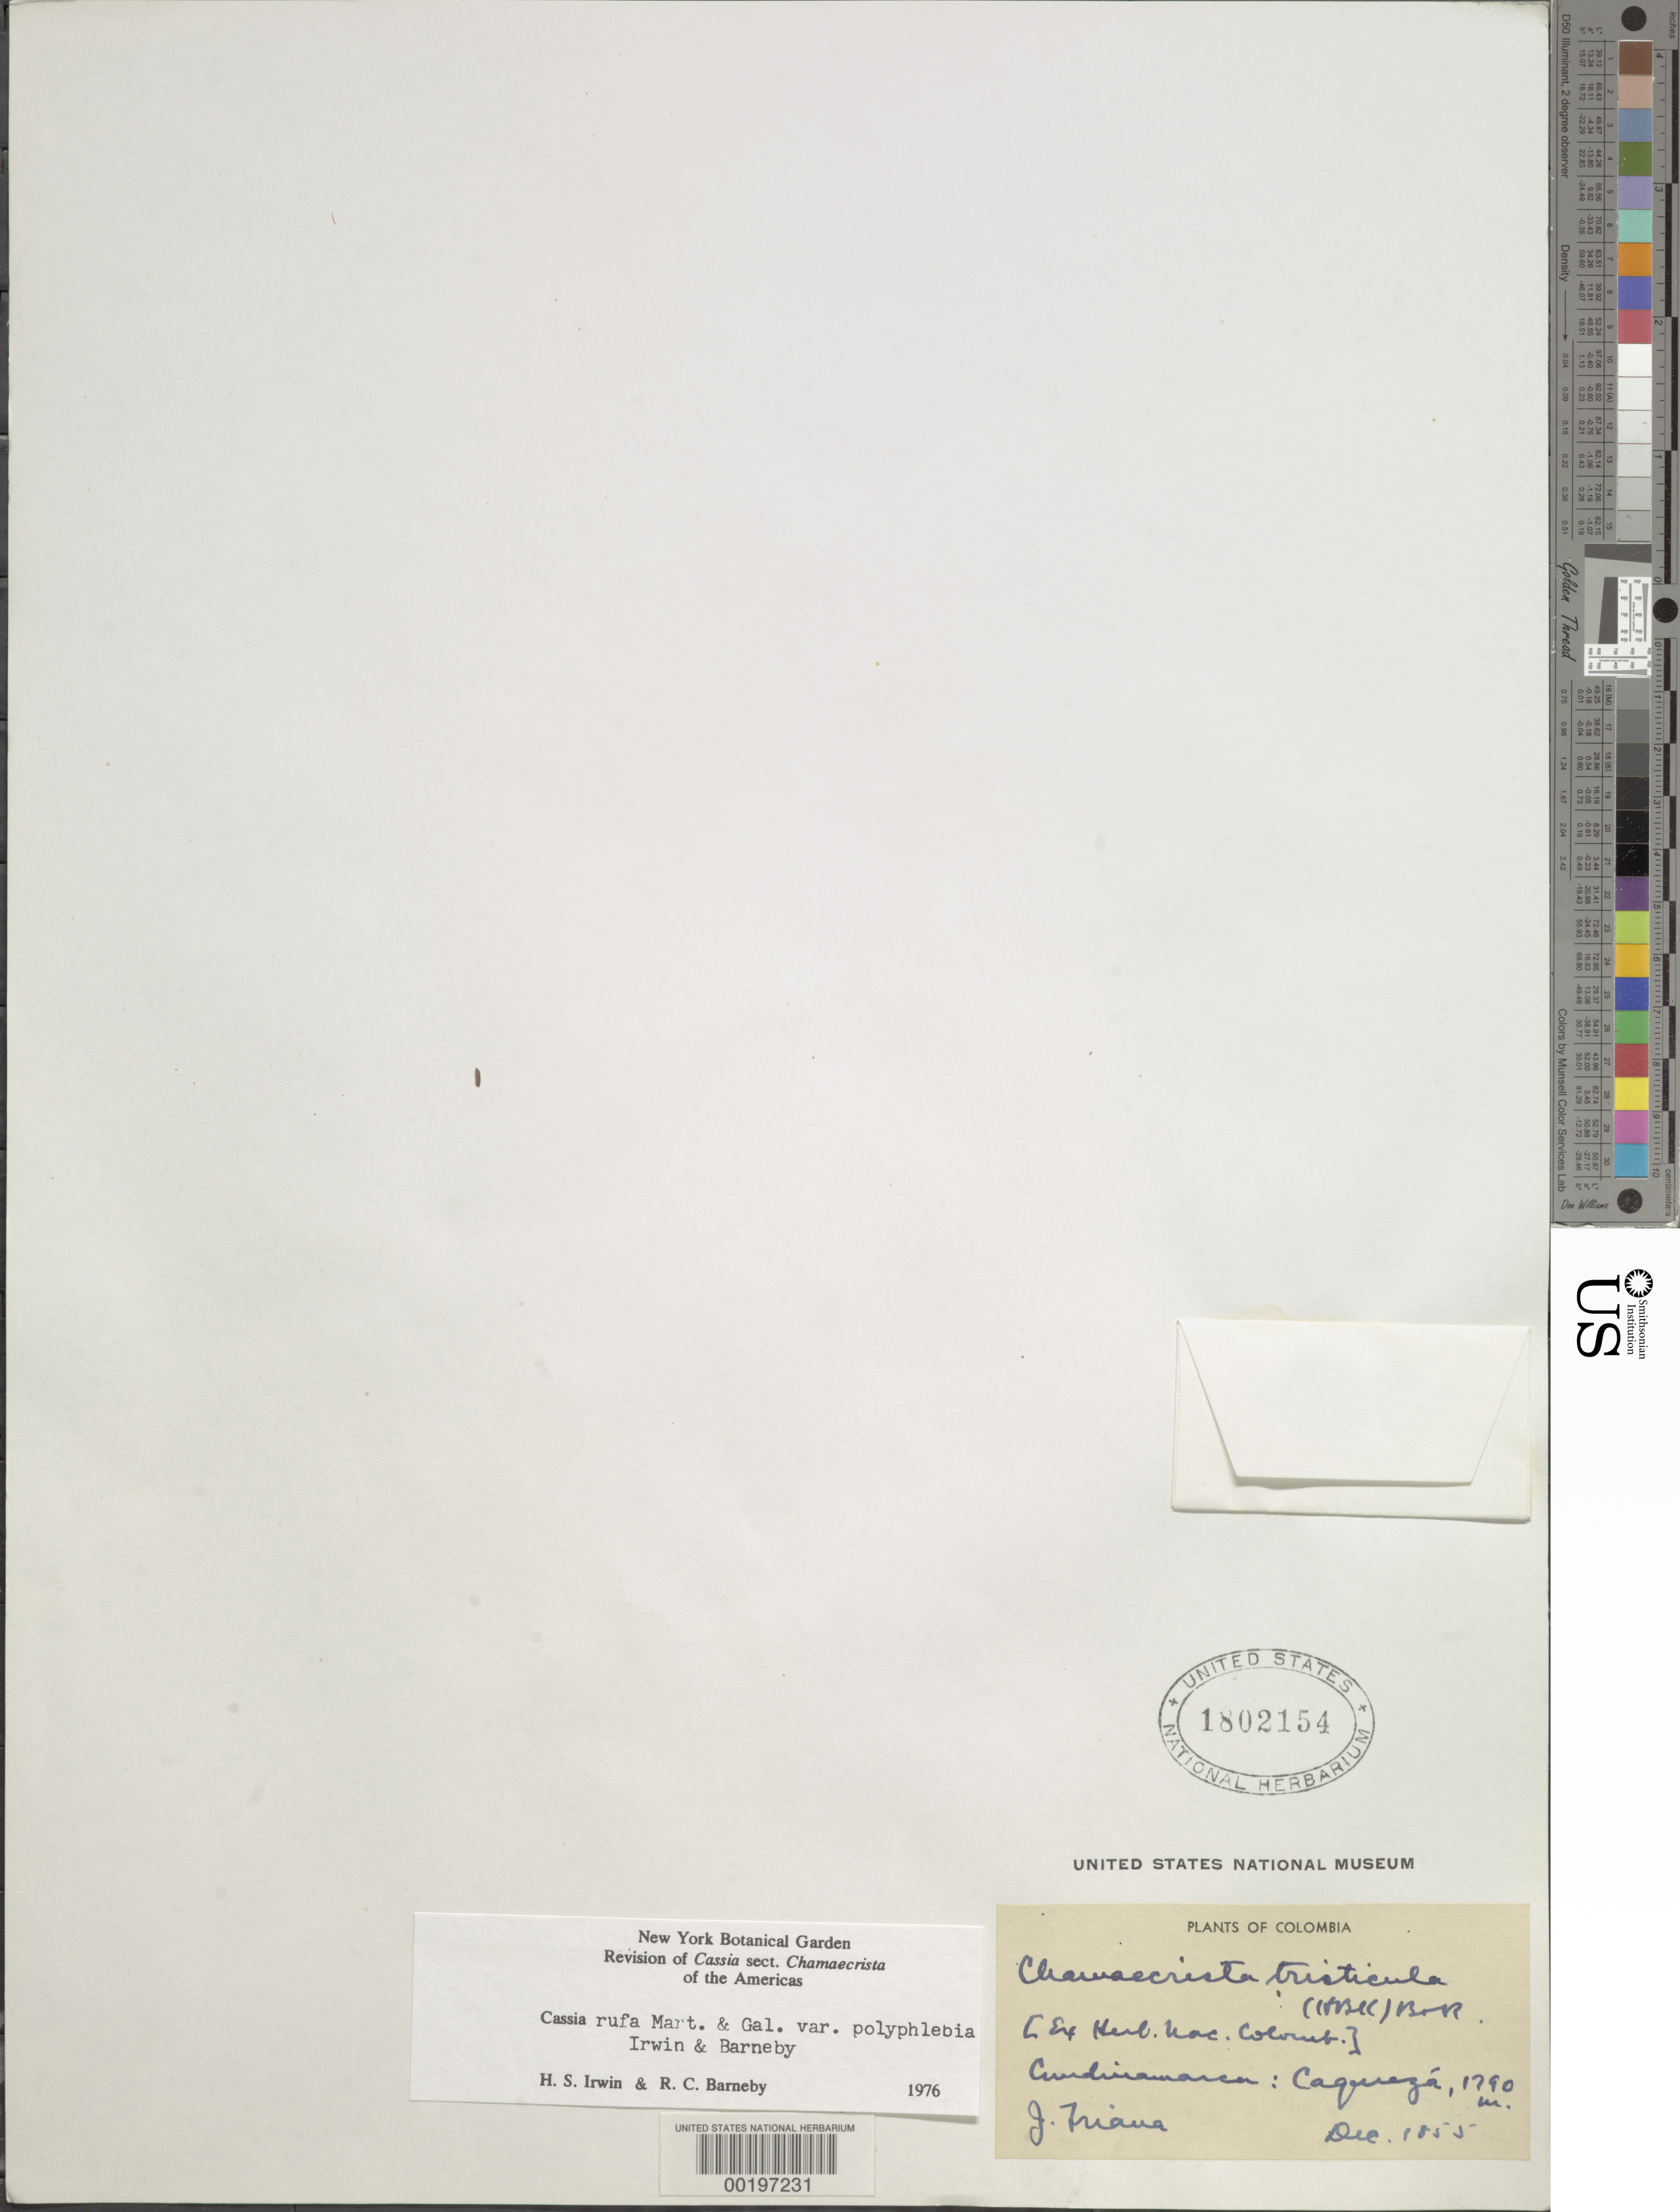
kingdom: Plantae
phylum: Tracheophyta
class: Magnoliopsida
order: Fabales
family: Fabaceae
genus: Chamaecrista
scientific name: Chamaecrista rufa var. polyphlebia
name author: H.S. Irwin & Barneby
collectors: J. J. Triana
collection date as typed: Dec 1855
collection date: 1855-12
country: Colombia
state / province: Cundinamarca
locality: Caquieza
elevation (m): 1790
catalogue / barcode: US 1802154